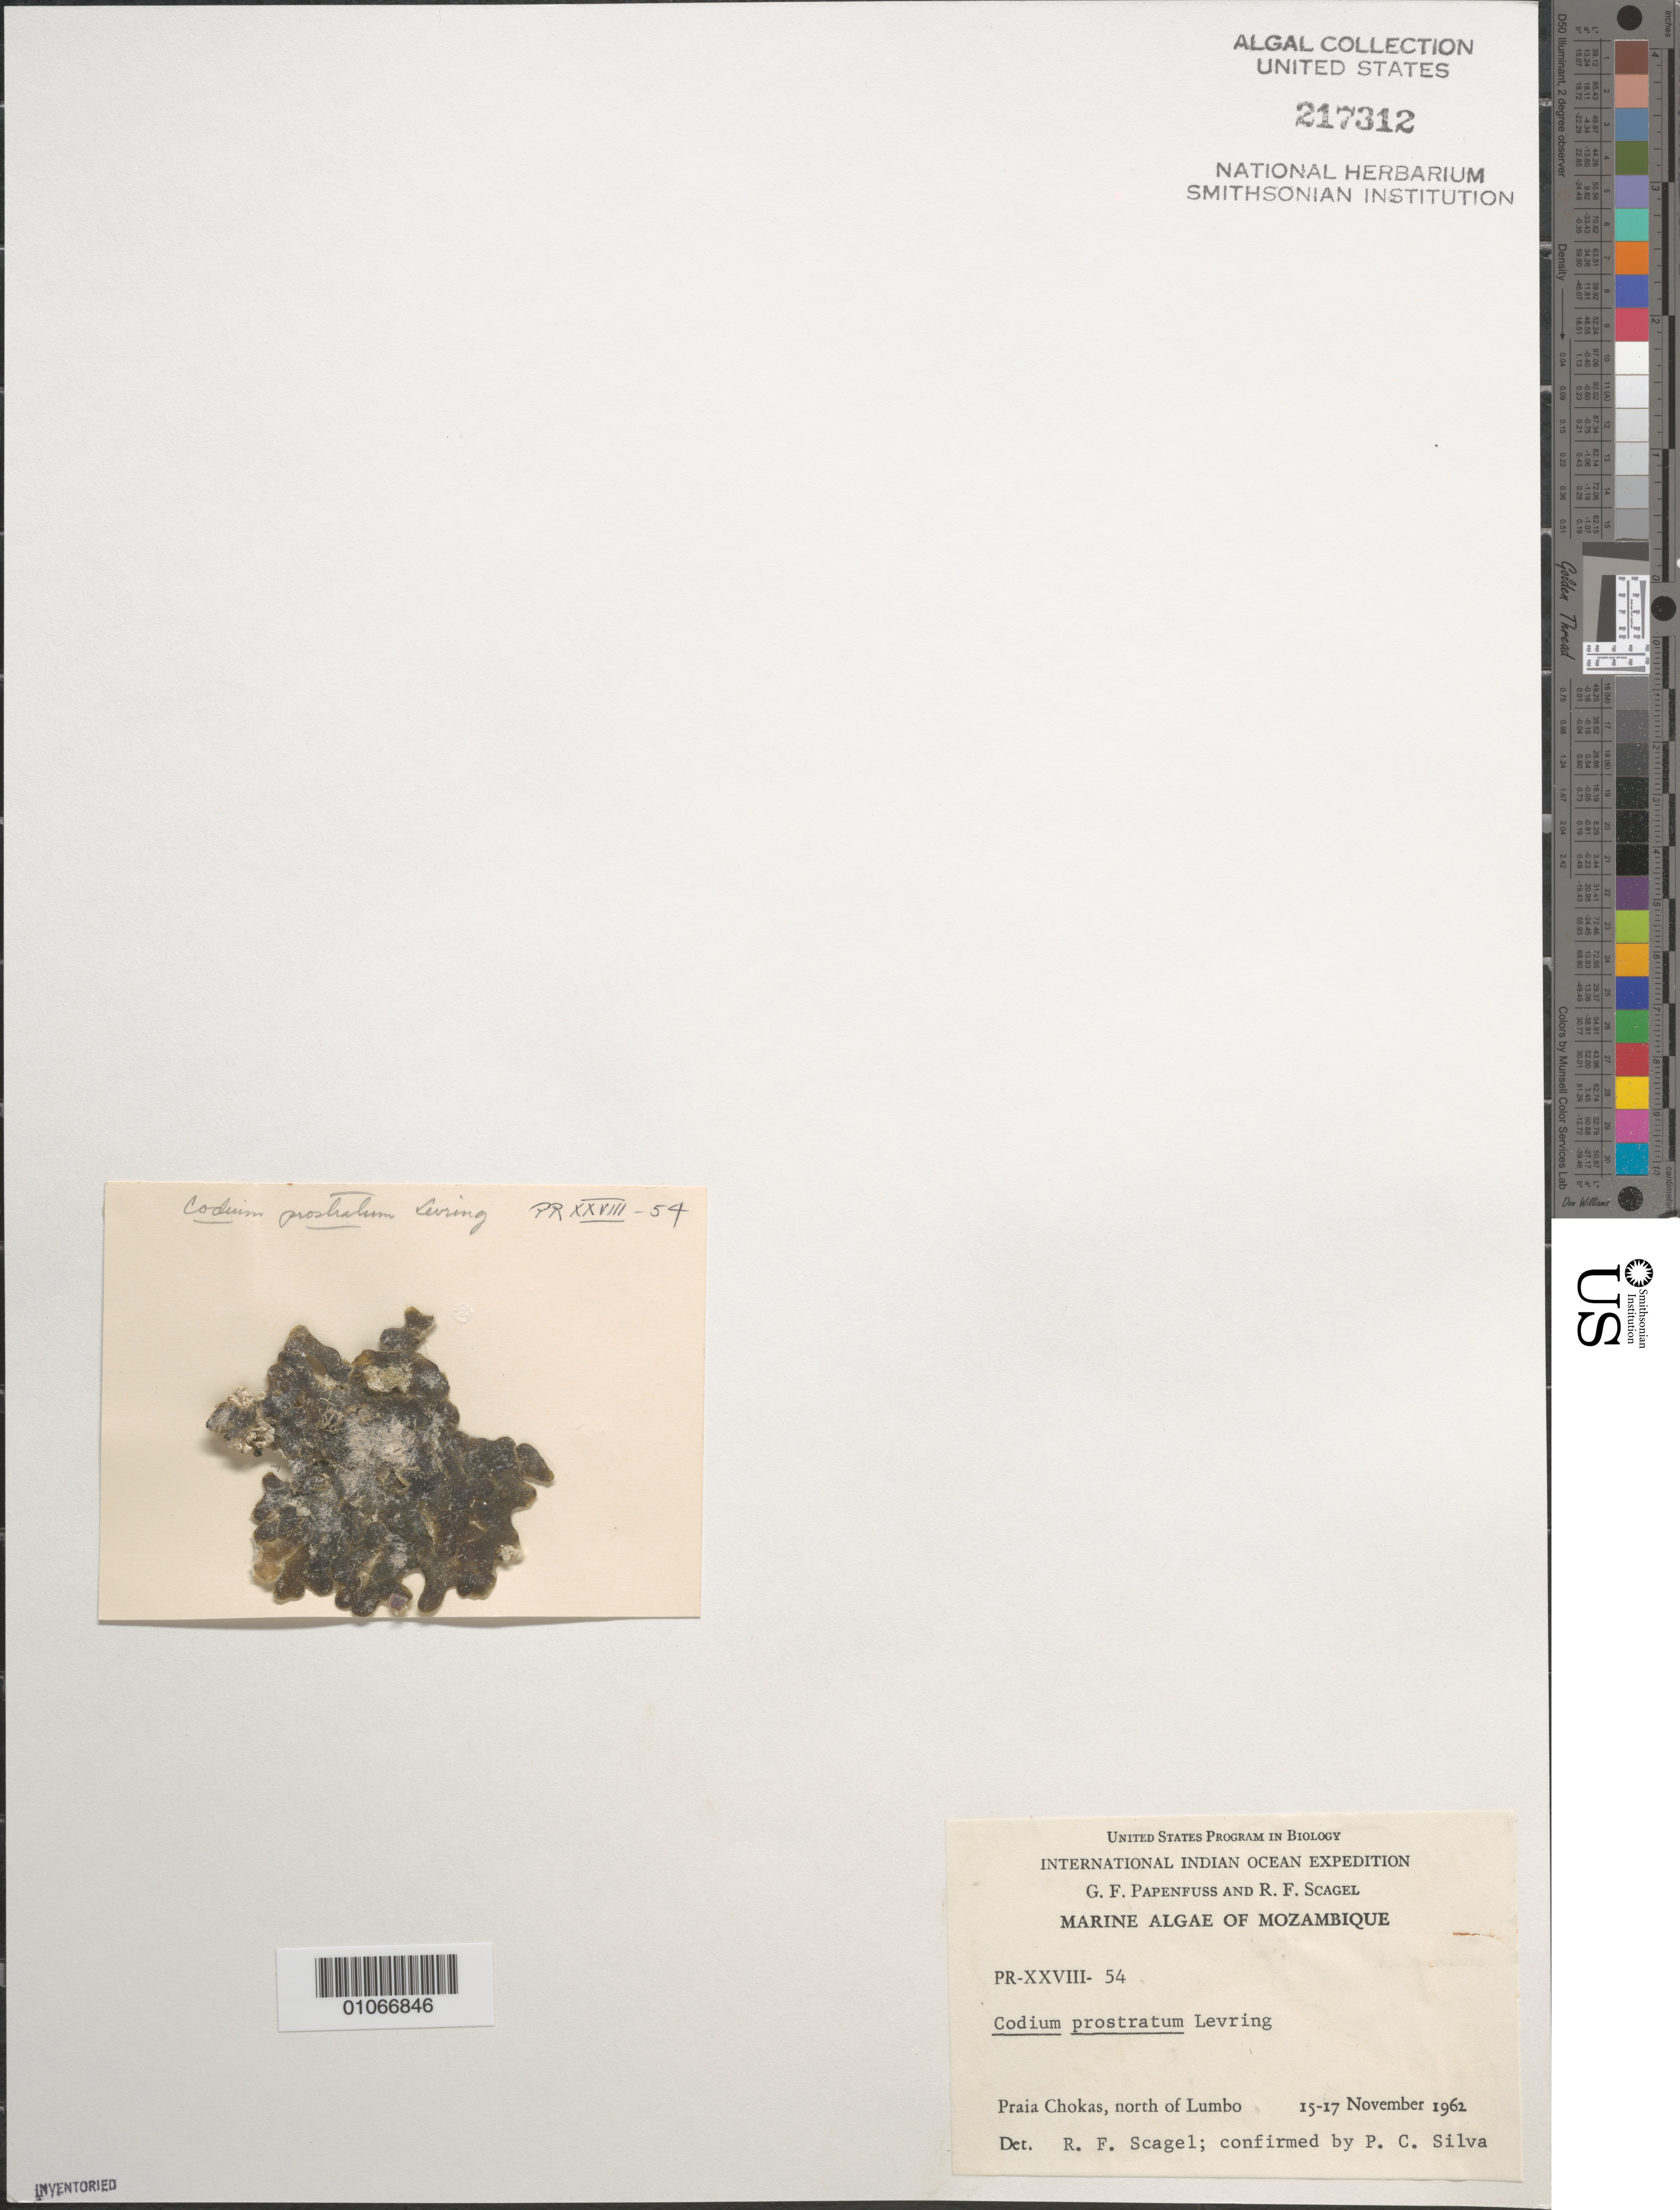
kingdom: Plantae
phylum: Chlorophyta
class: Ulvophyceae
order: Bryopsidales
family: Codiaceae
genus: Codium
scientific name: Codium prostratum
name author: Levring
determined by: Scagel, R. F.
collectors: G. Papenfuss & R. F. Scagel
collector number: PR-XXVIII-54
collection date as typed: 15 Nov 1962 to 17 Nov 1962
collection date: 1962-11-15/1962-11-17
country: Mozambique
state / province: Nampula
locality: Praia Chokas, north of Lumbo, Ilha District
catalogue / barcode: US 217312